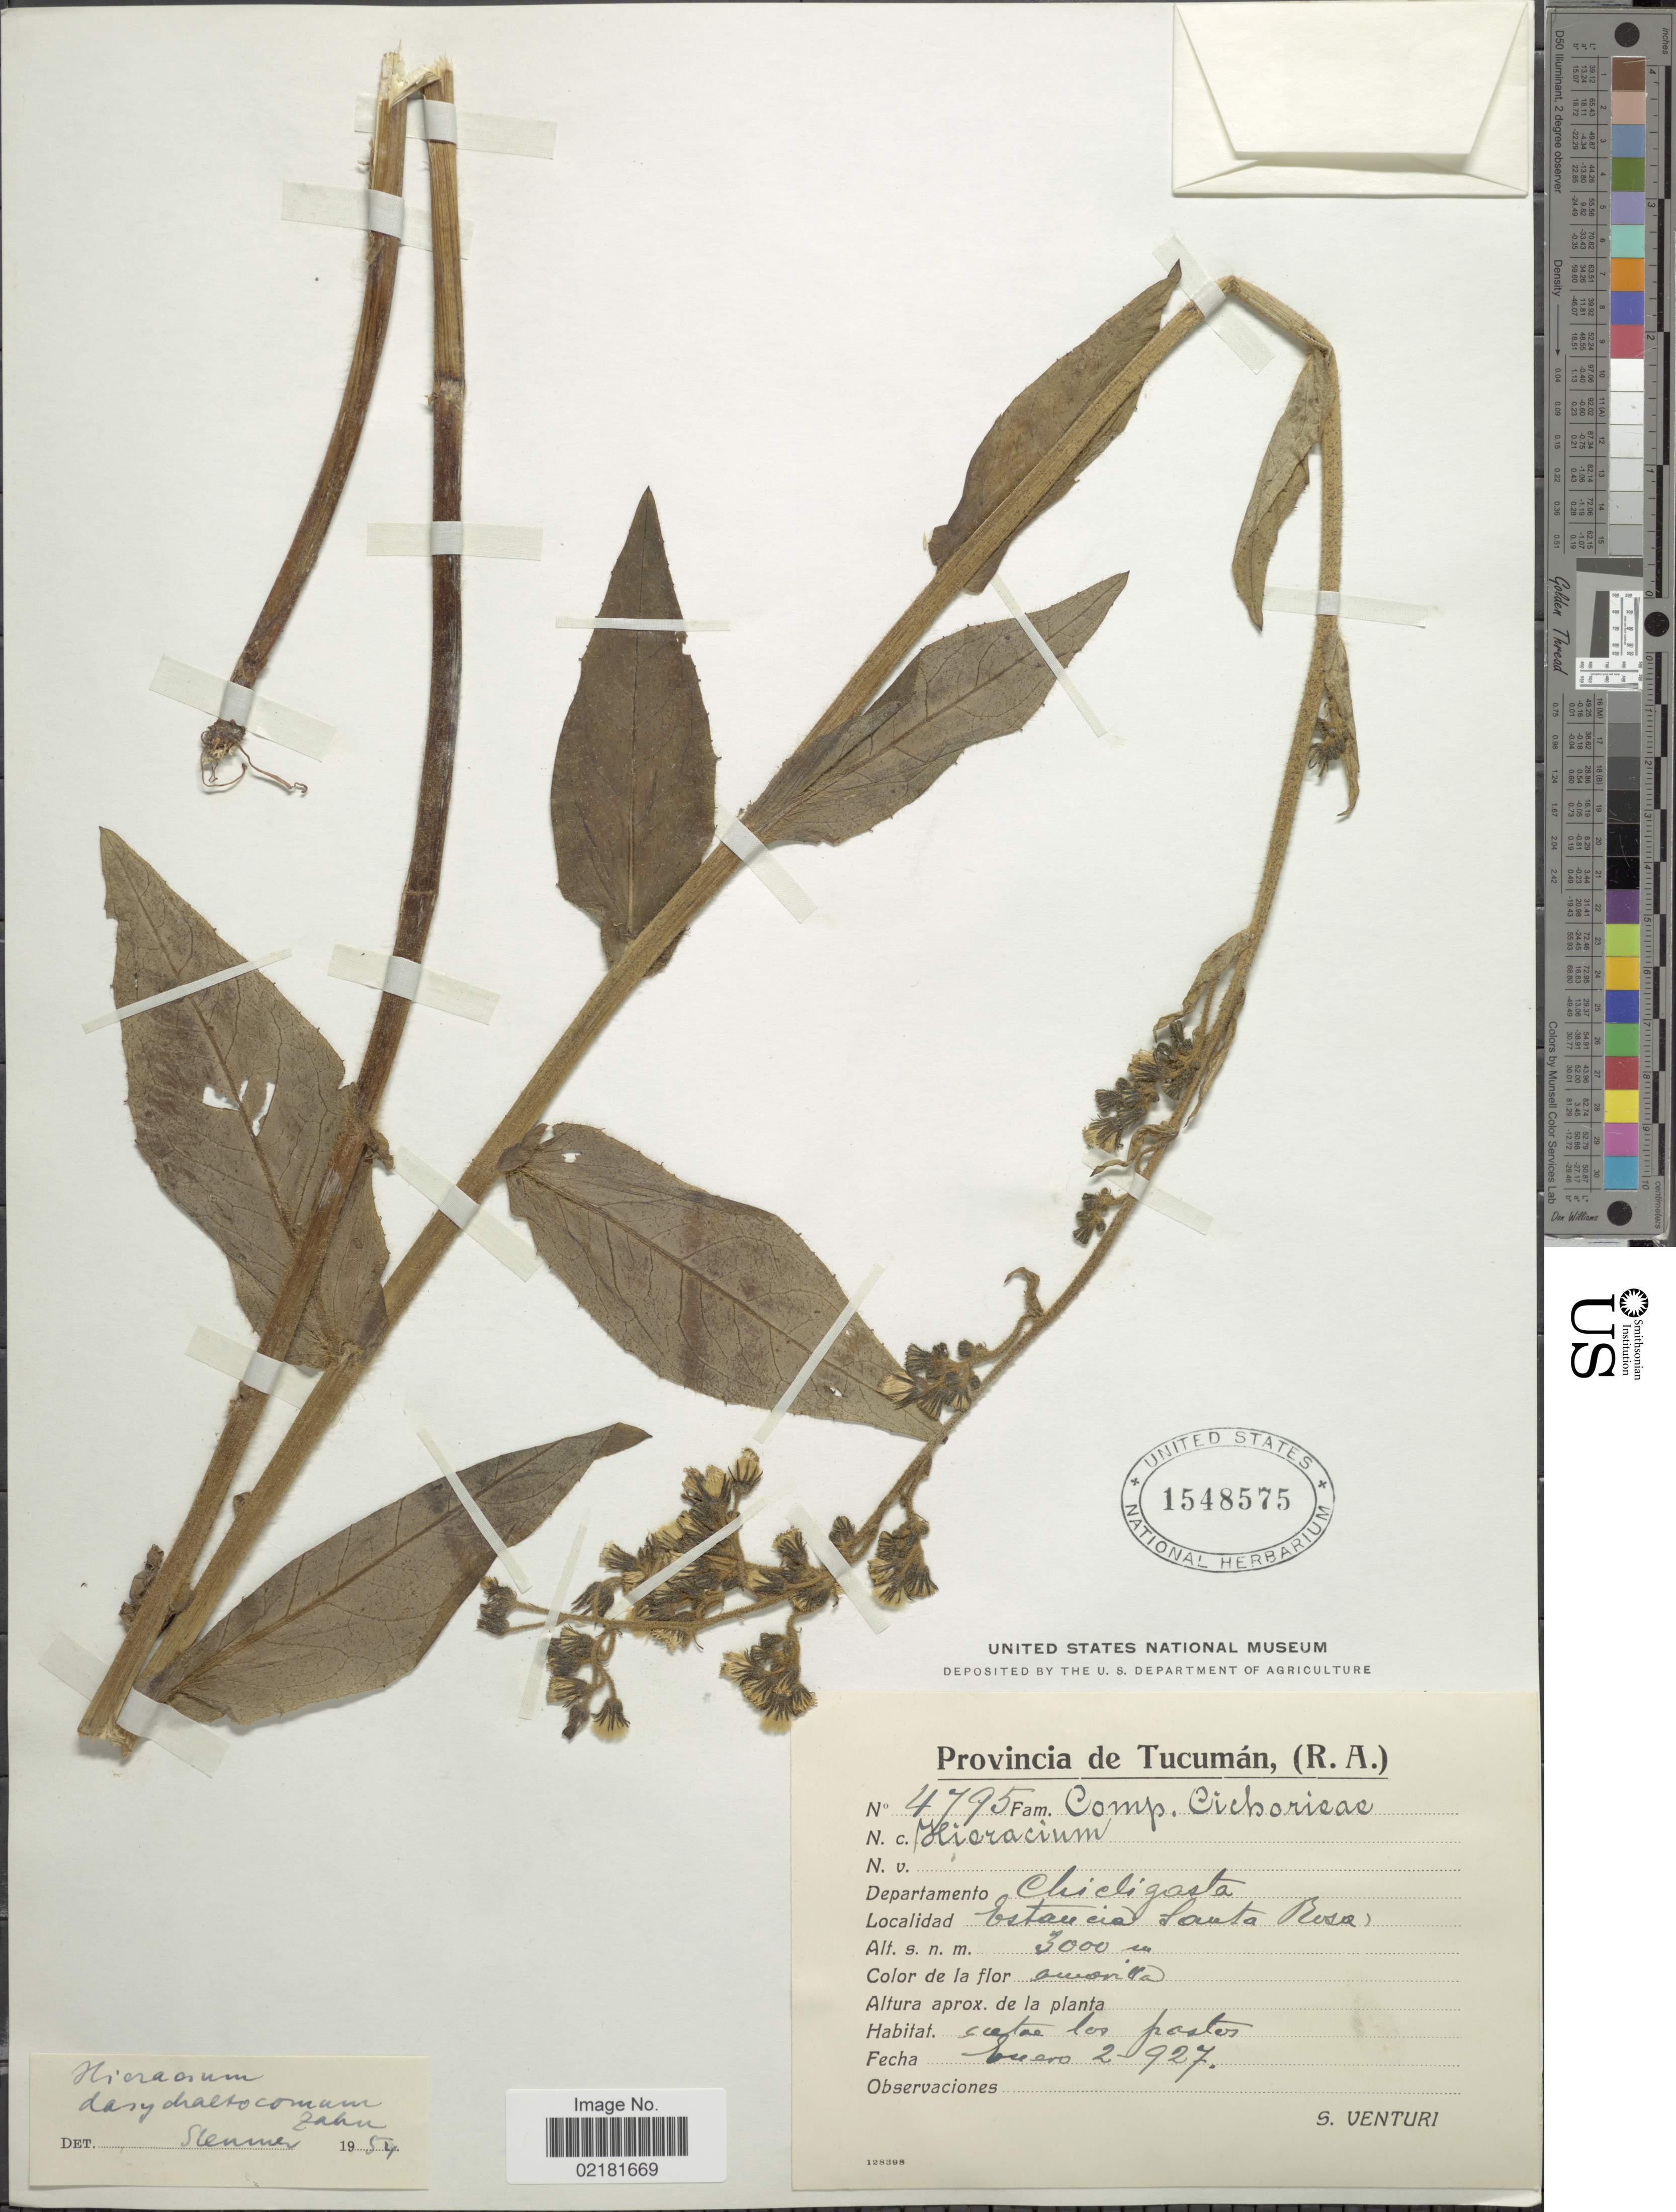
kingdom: Plantae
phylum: Tracheophyta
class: Magnoliopsida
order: Asterales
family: Asteraceae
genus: Hieracium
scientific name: Hieracium dasychaetocomum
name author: Zahn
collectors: S. Venturi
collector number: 4795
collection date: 1927-01-02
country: Argentina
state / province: Tucuman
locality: (R.A.), Departamento Chicligasta, Estancia Santa Rosa.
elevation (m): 3000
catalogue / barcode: US 1548575